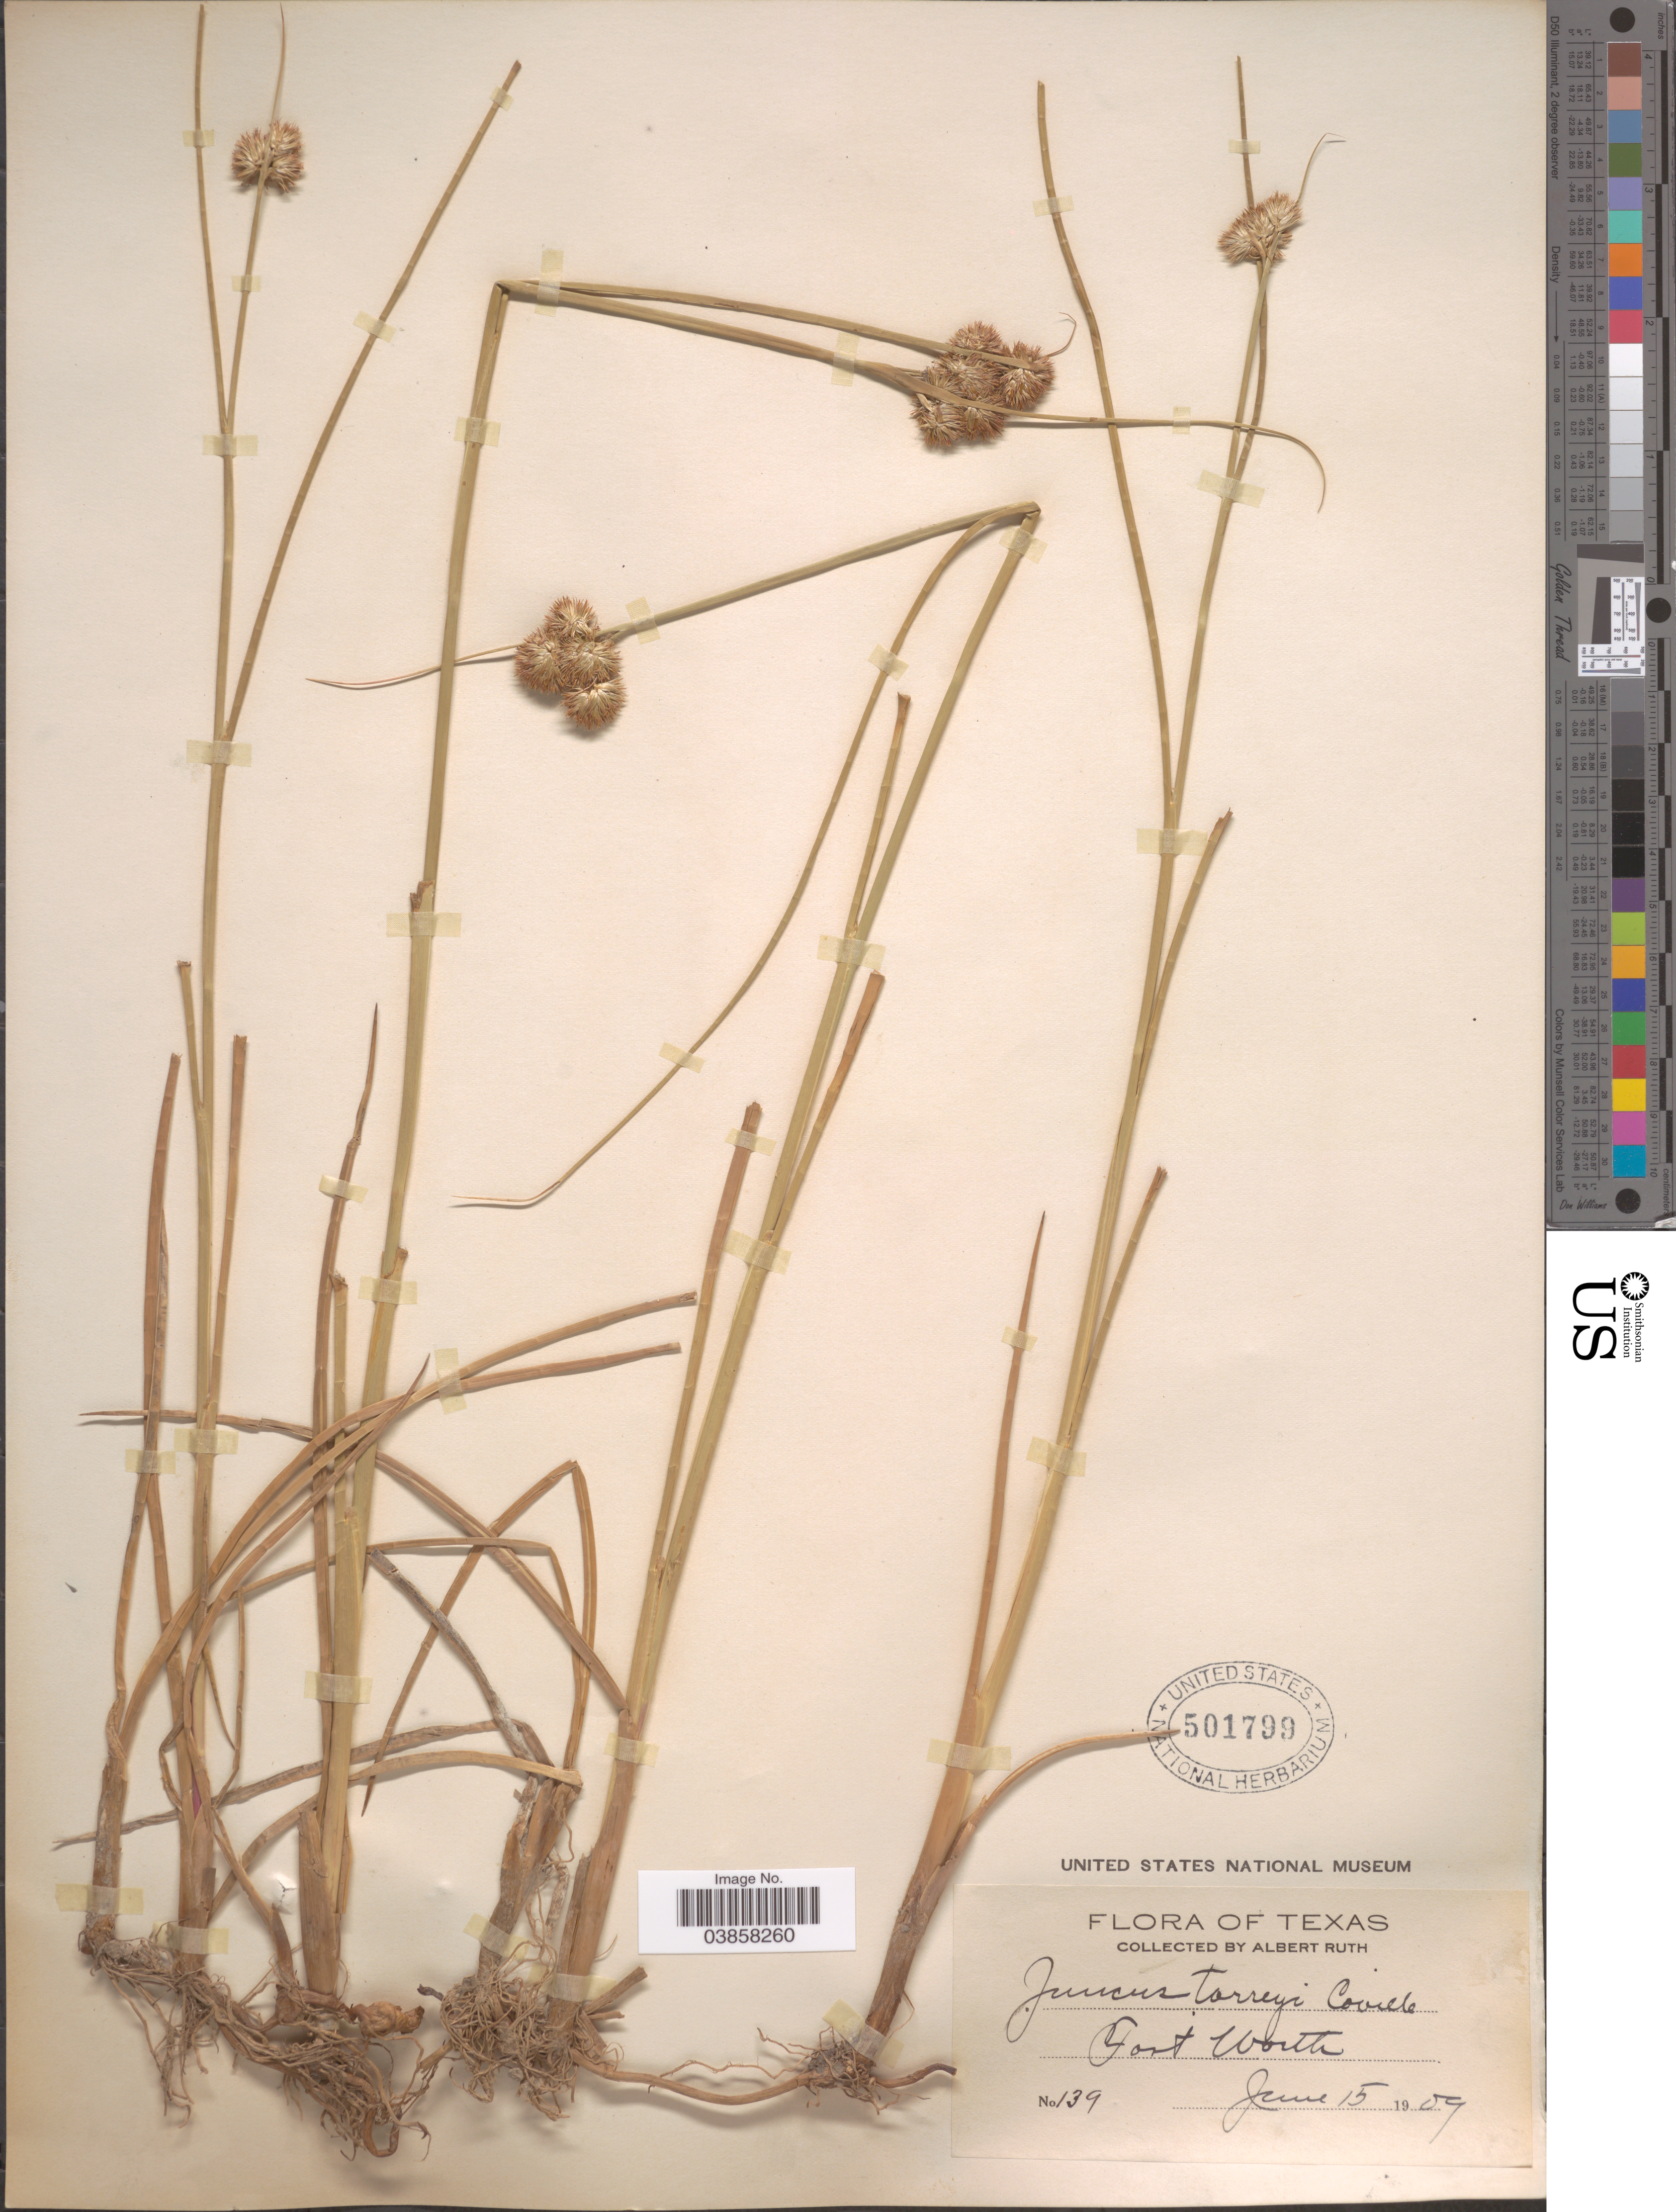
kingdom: Plantae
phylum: Tracheophyta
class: Liliopsida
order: Poales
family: Juncaceae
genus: Juncus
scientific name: Juncus torreyi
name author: Coville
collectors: A. Ruth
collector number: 139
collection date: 1909-06-15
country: United States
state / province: Texas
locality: Fort Worth.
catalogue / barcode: US 501799